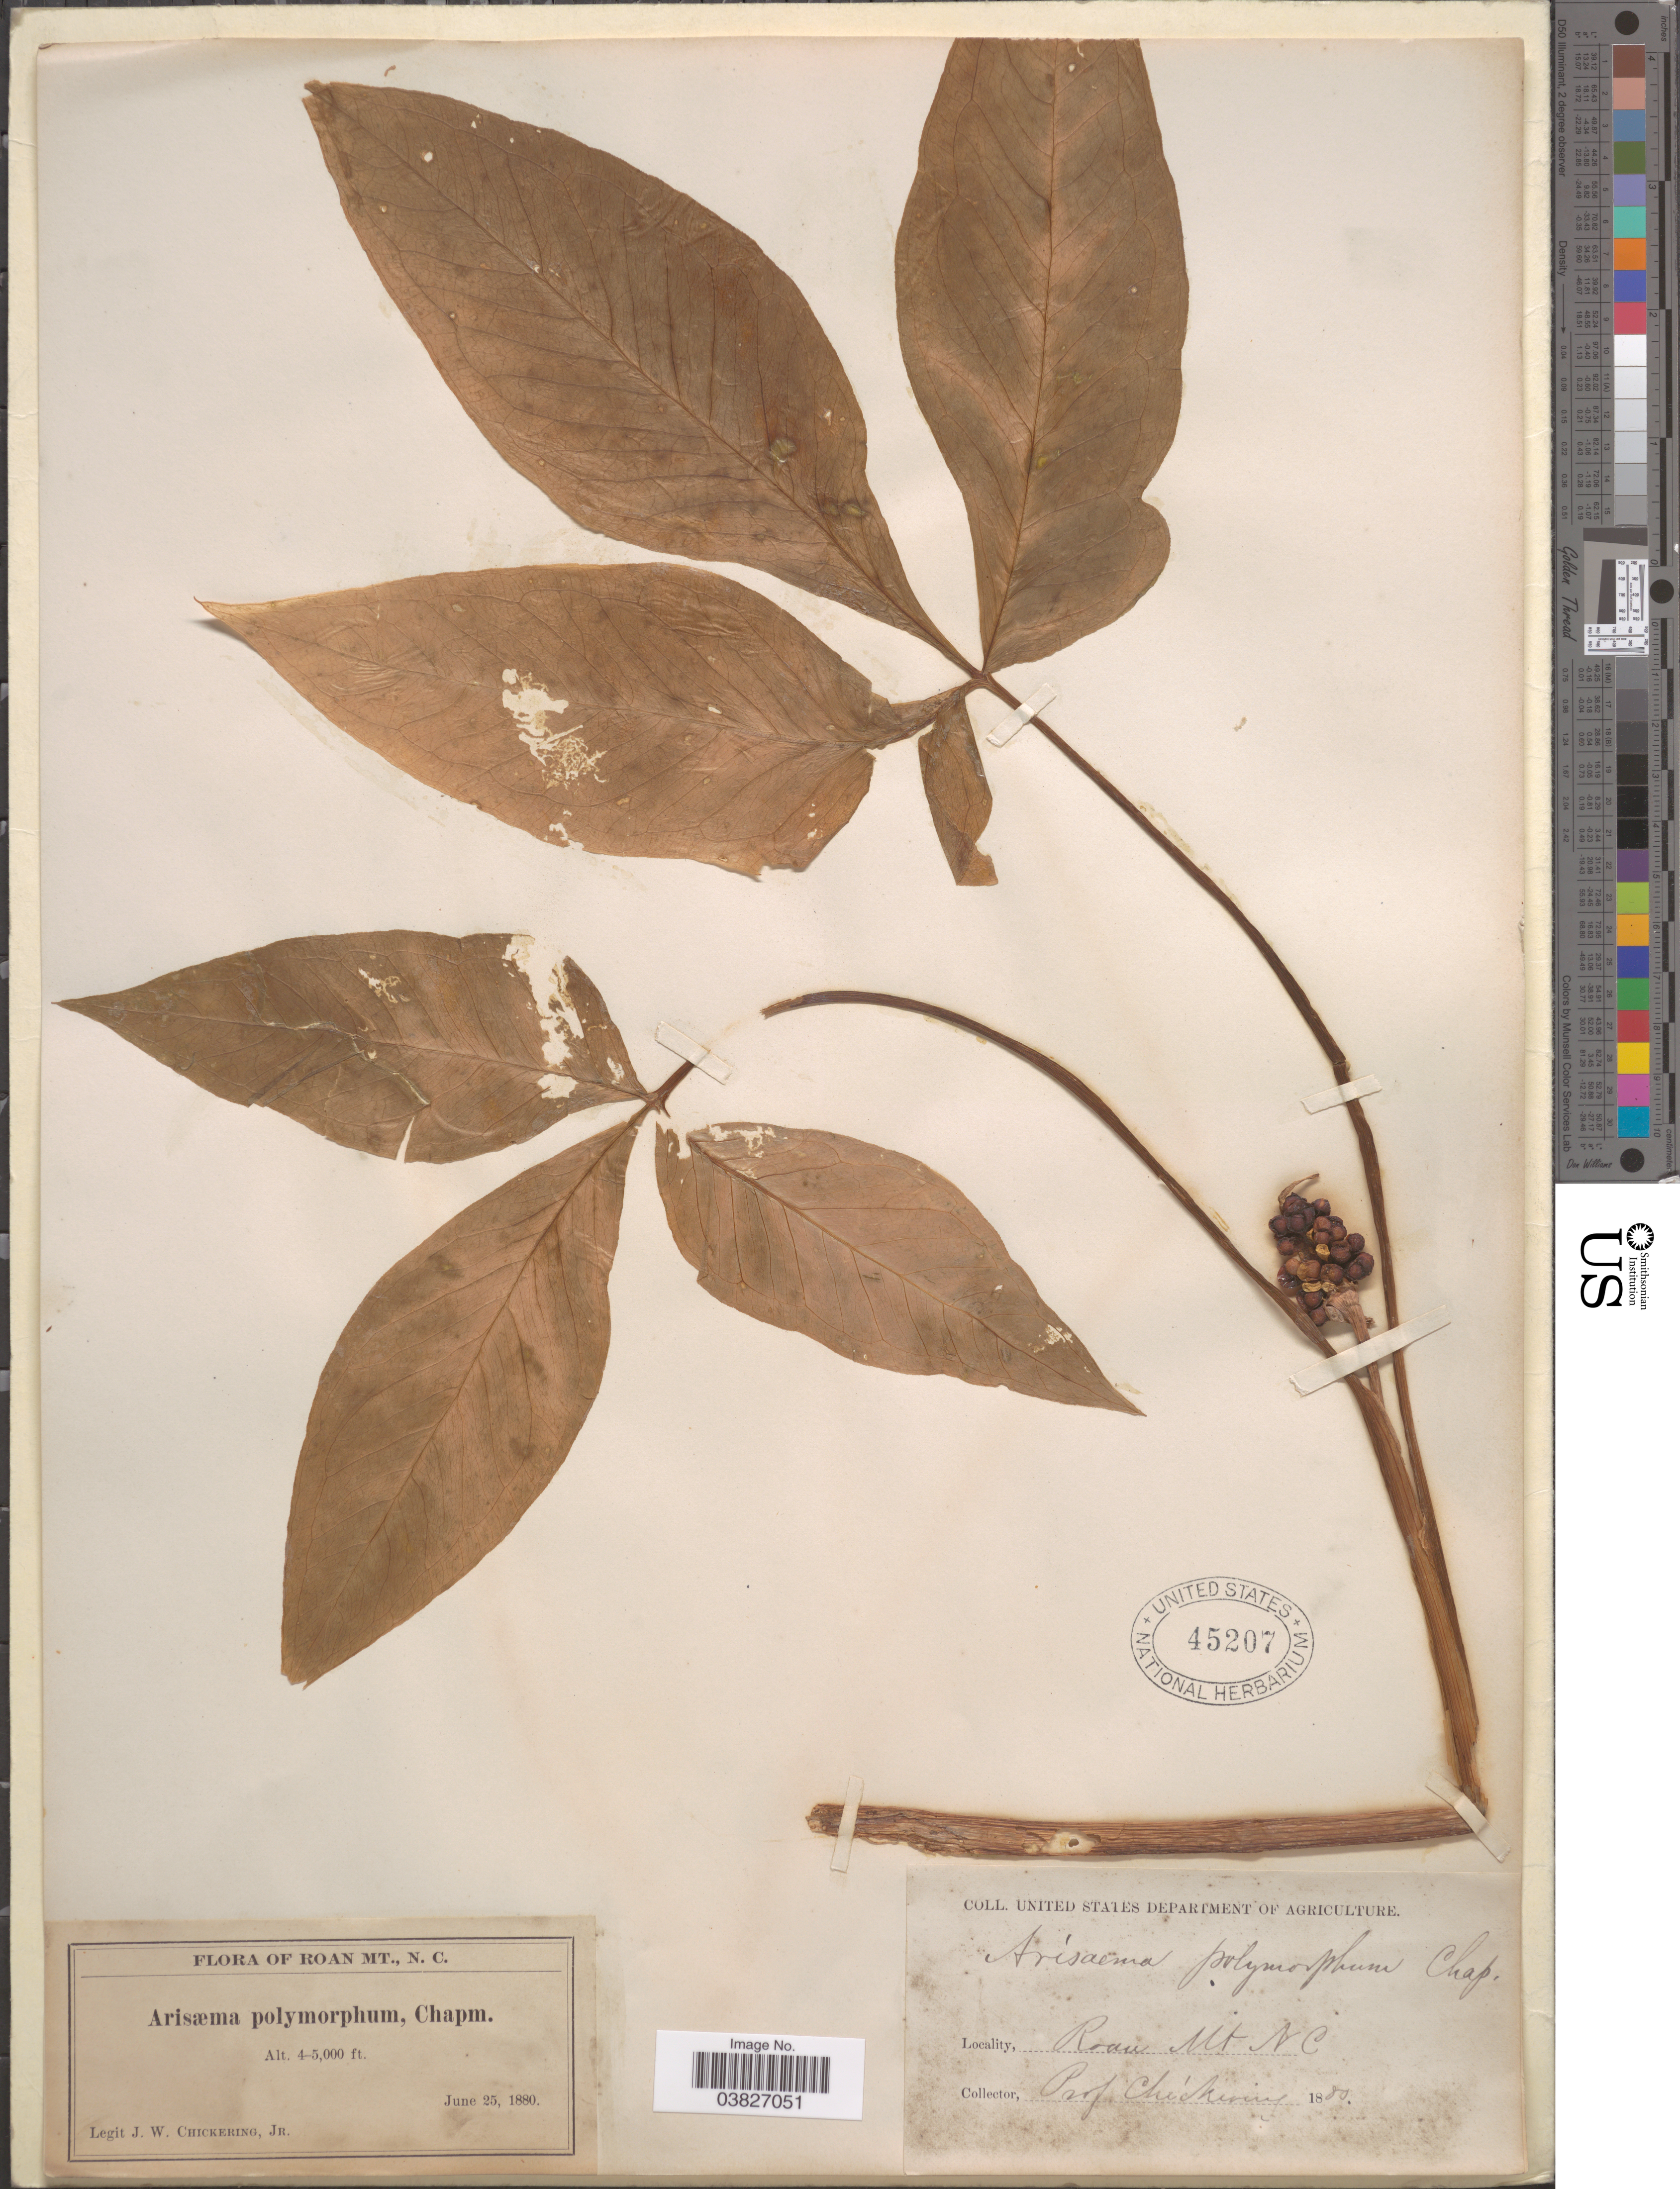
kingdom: Plantae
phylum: Tracheophyta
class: Liliopsida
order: Alismatales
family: Araceae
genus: Arisaema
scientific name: Arisaema quinatum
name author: (Nutt.) Schott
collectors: J. W. Chickering Jr.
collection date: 1880-06-25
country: United States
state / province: North Carolina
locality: Roan Mt.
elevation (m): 1219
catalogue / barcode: US 45207